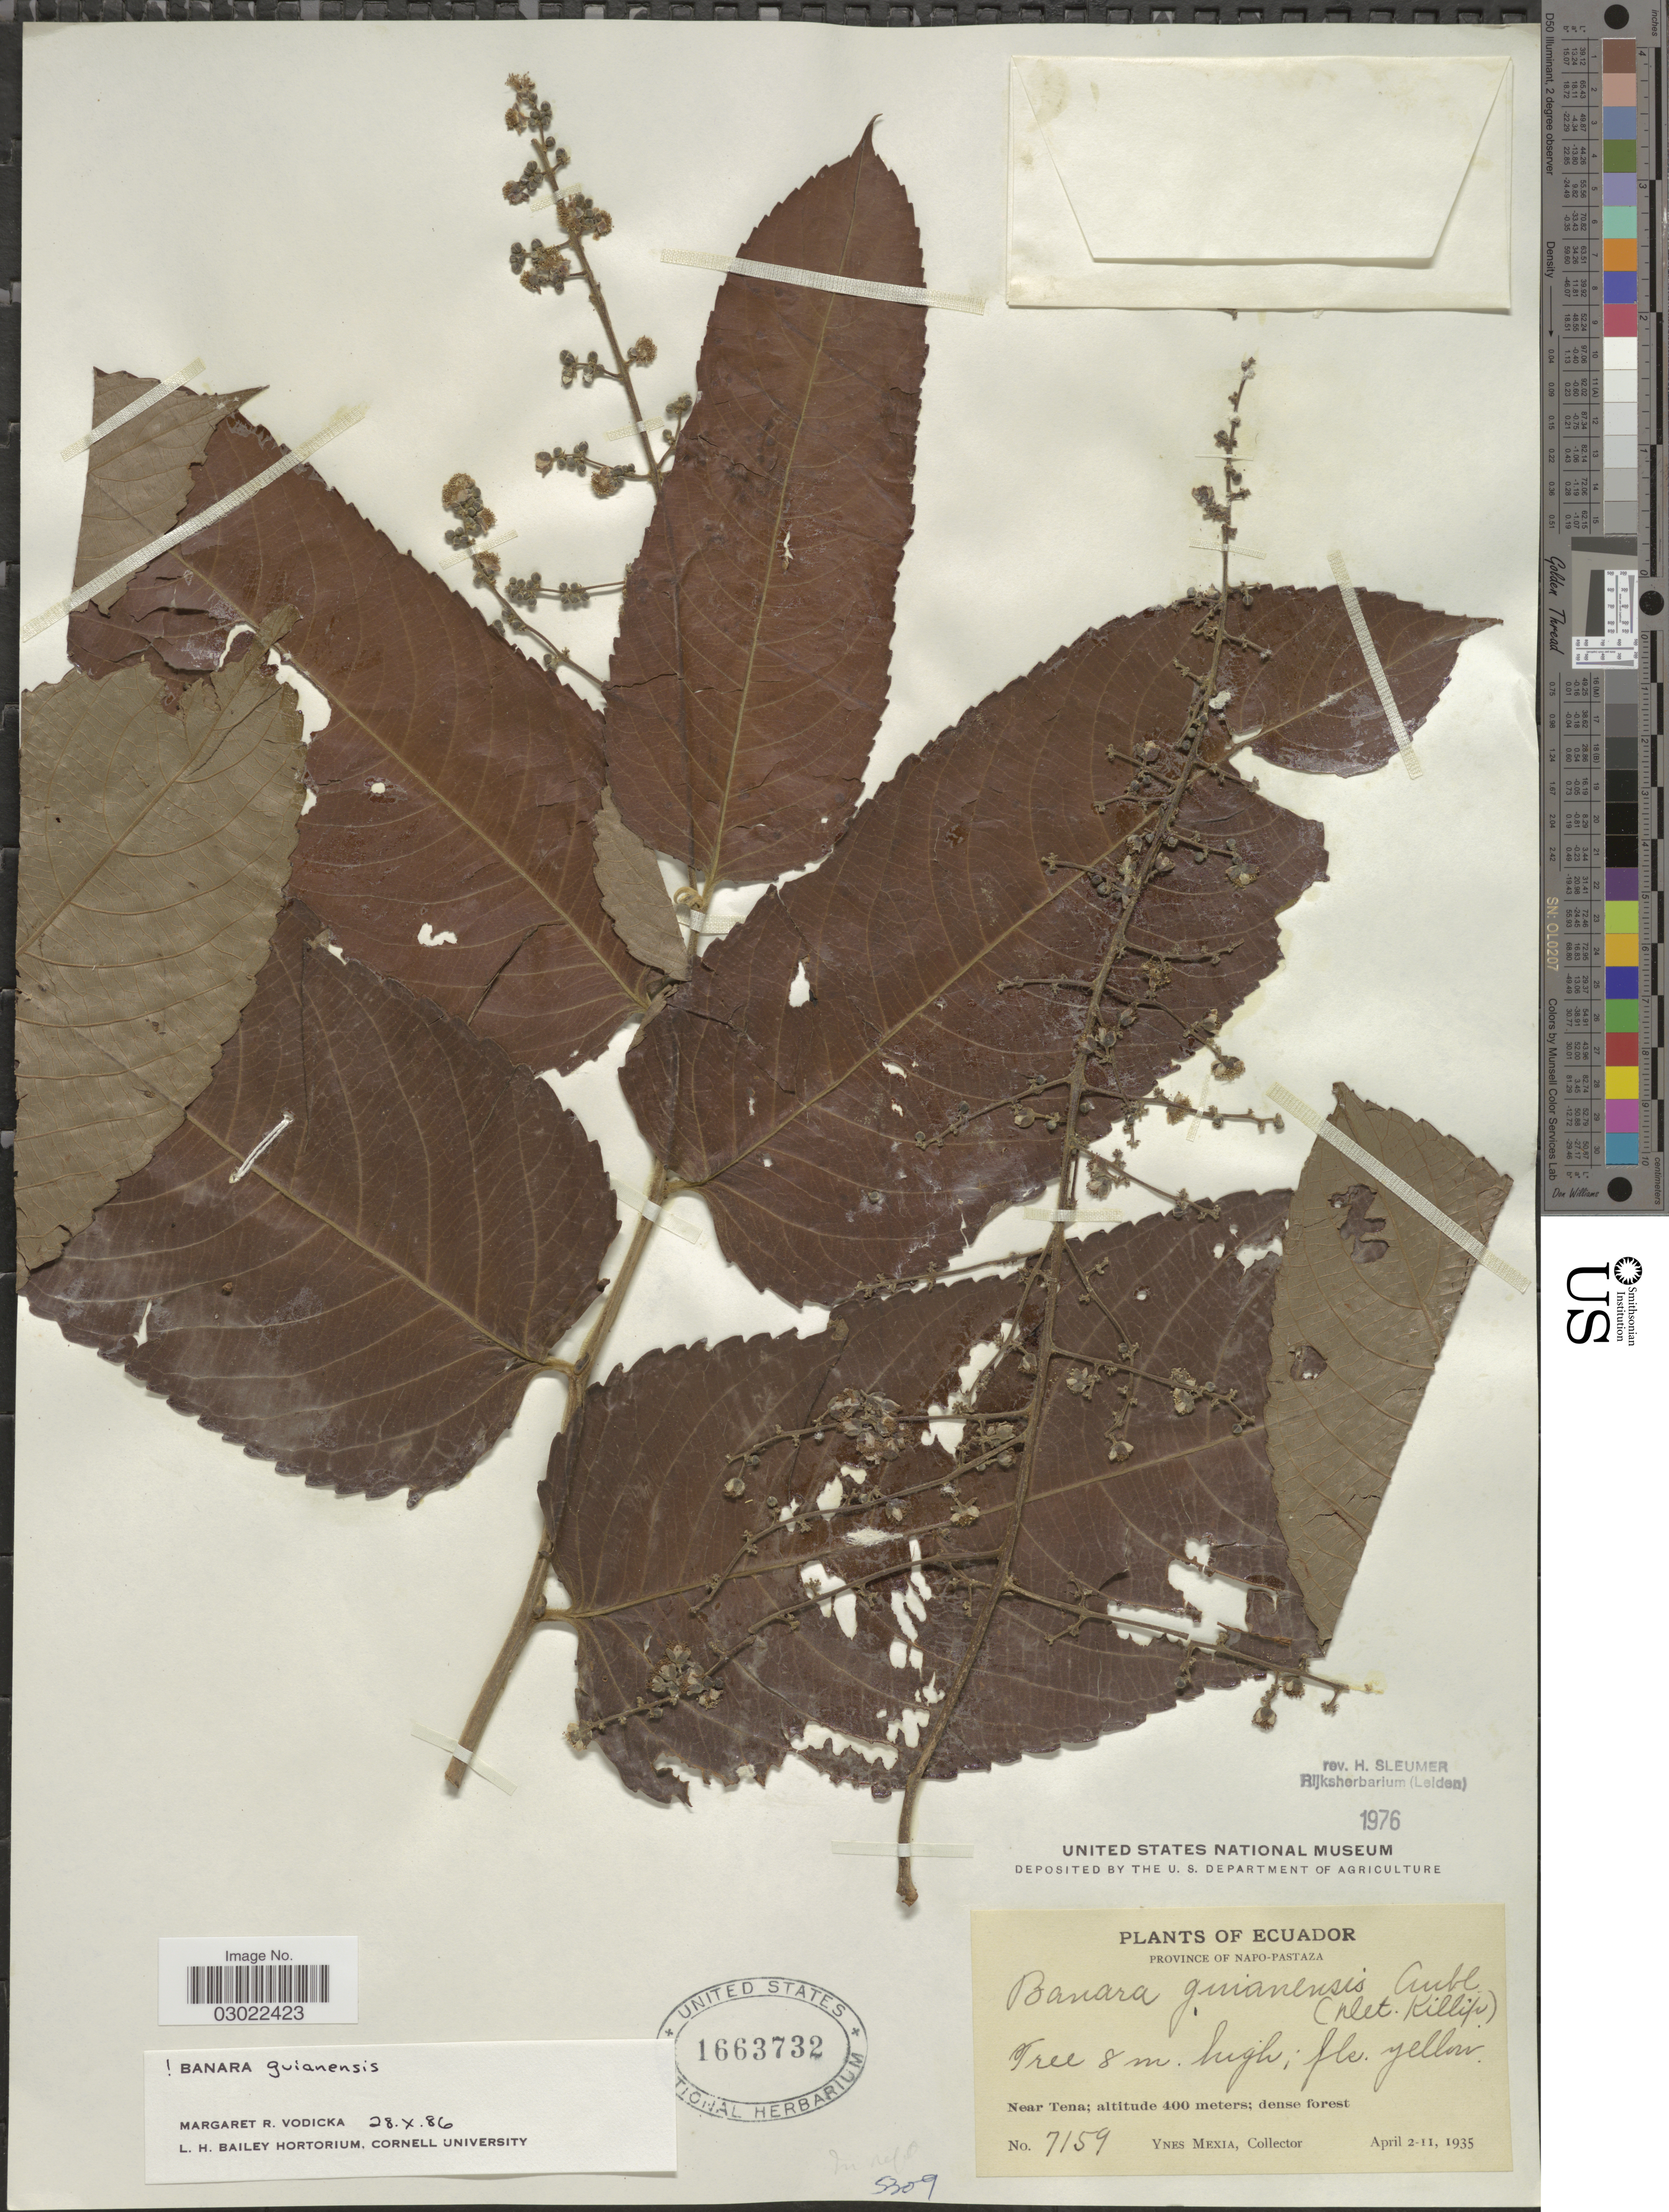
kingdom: Plantae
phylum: Tracheophyta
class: Magnoliopsida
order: Malpighiales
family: Salicaceae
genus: Banara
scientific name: Banara guianensis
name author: Aubl.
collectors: Y. Mexia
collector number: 7159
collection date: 1935-04-02/1935-04-11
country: Ecuador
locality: Province of Napo-Pastaza. Near Tena.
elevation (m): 400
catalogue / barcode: US 1663732